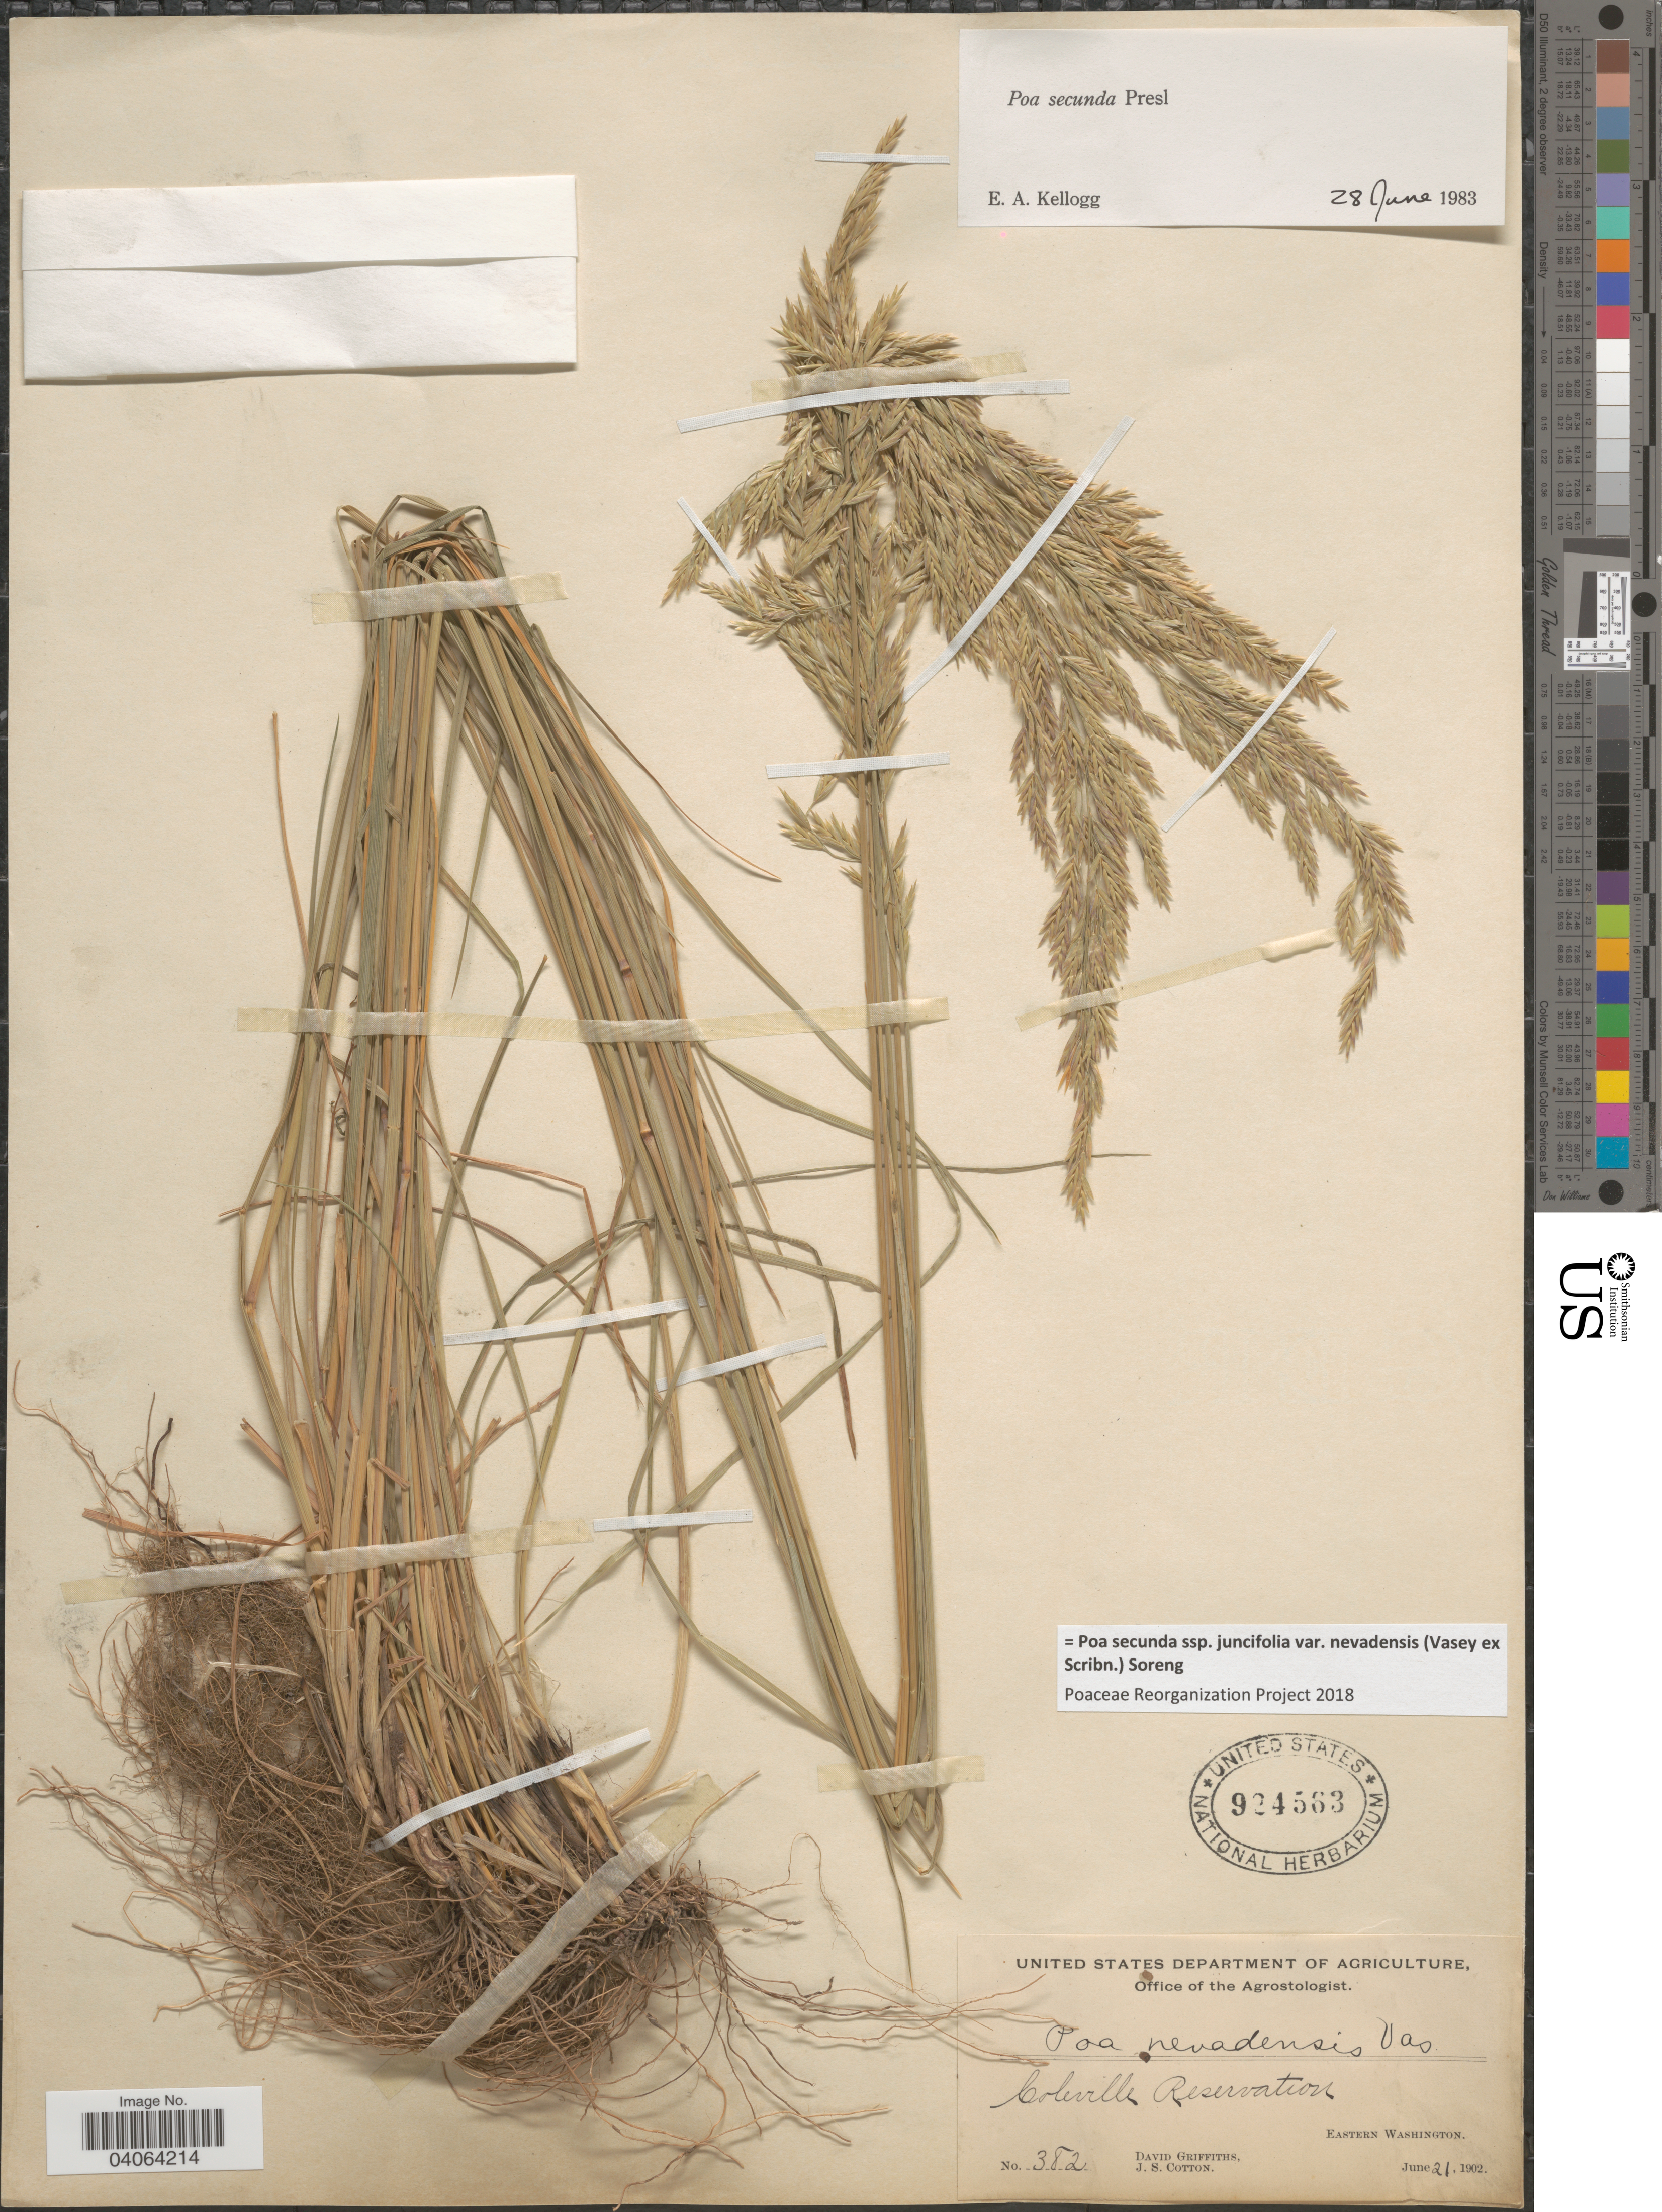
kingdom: Plantae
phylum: Tracheophyta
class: Liliopsida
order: Poales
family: Poaceae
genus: Poa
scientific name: Poa secunda subsp. juncifolia var. nevadensis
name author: (Vasey ex Scribn.) Soreng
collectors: D. Griffiths & J. S. Cotton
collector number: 382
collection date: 1902-06-21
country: United States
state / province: Washington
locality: Coleville Reservation. Eastern Washington.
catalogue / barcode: US 924563